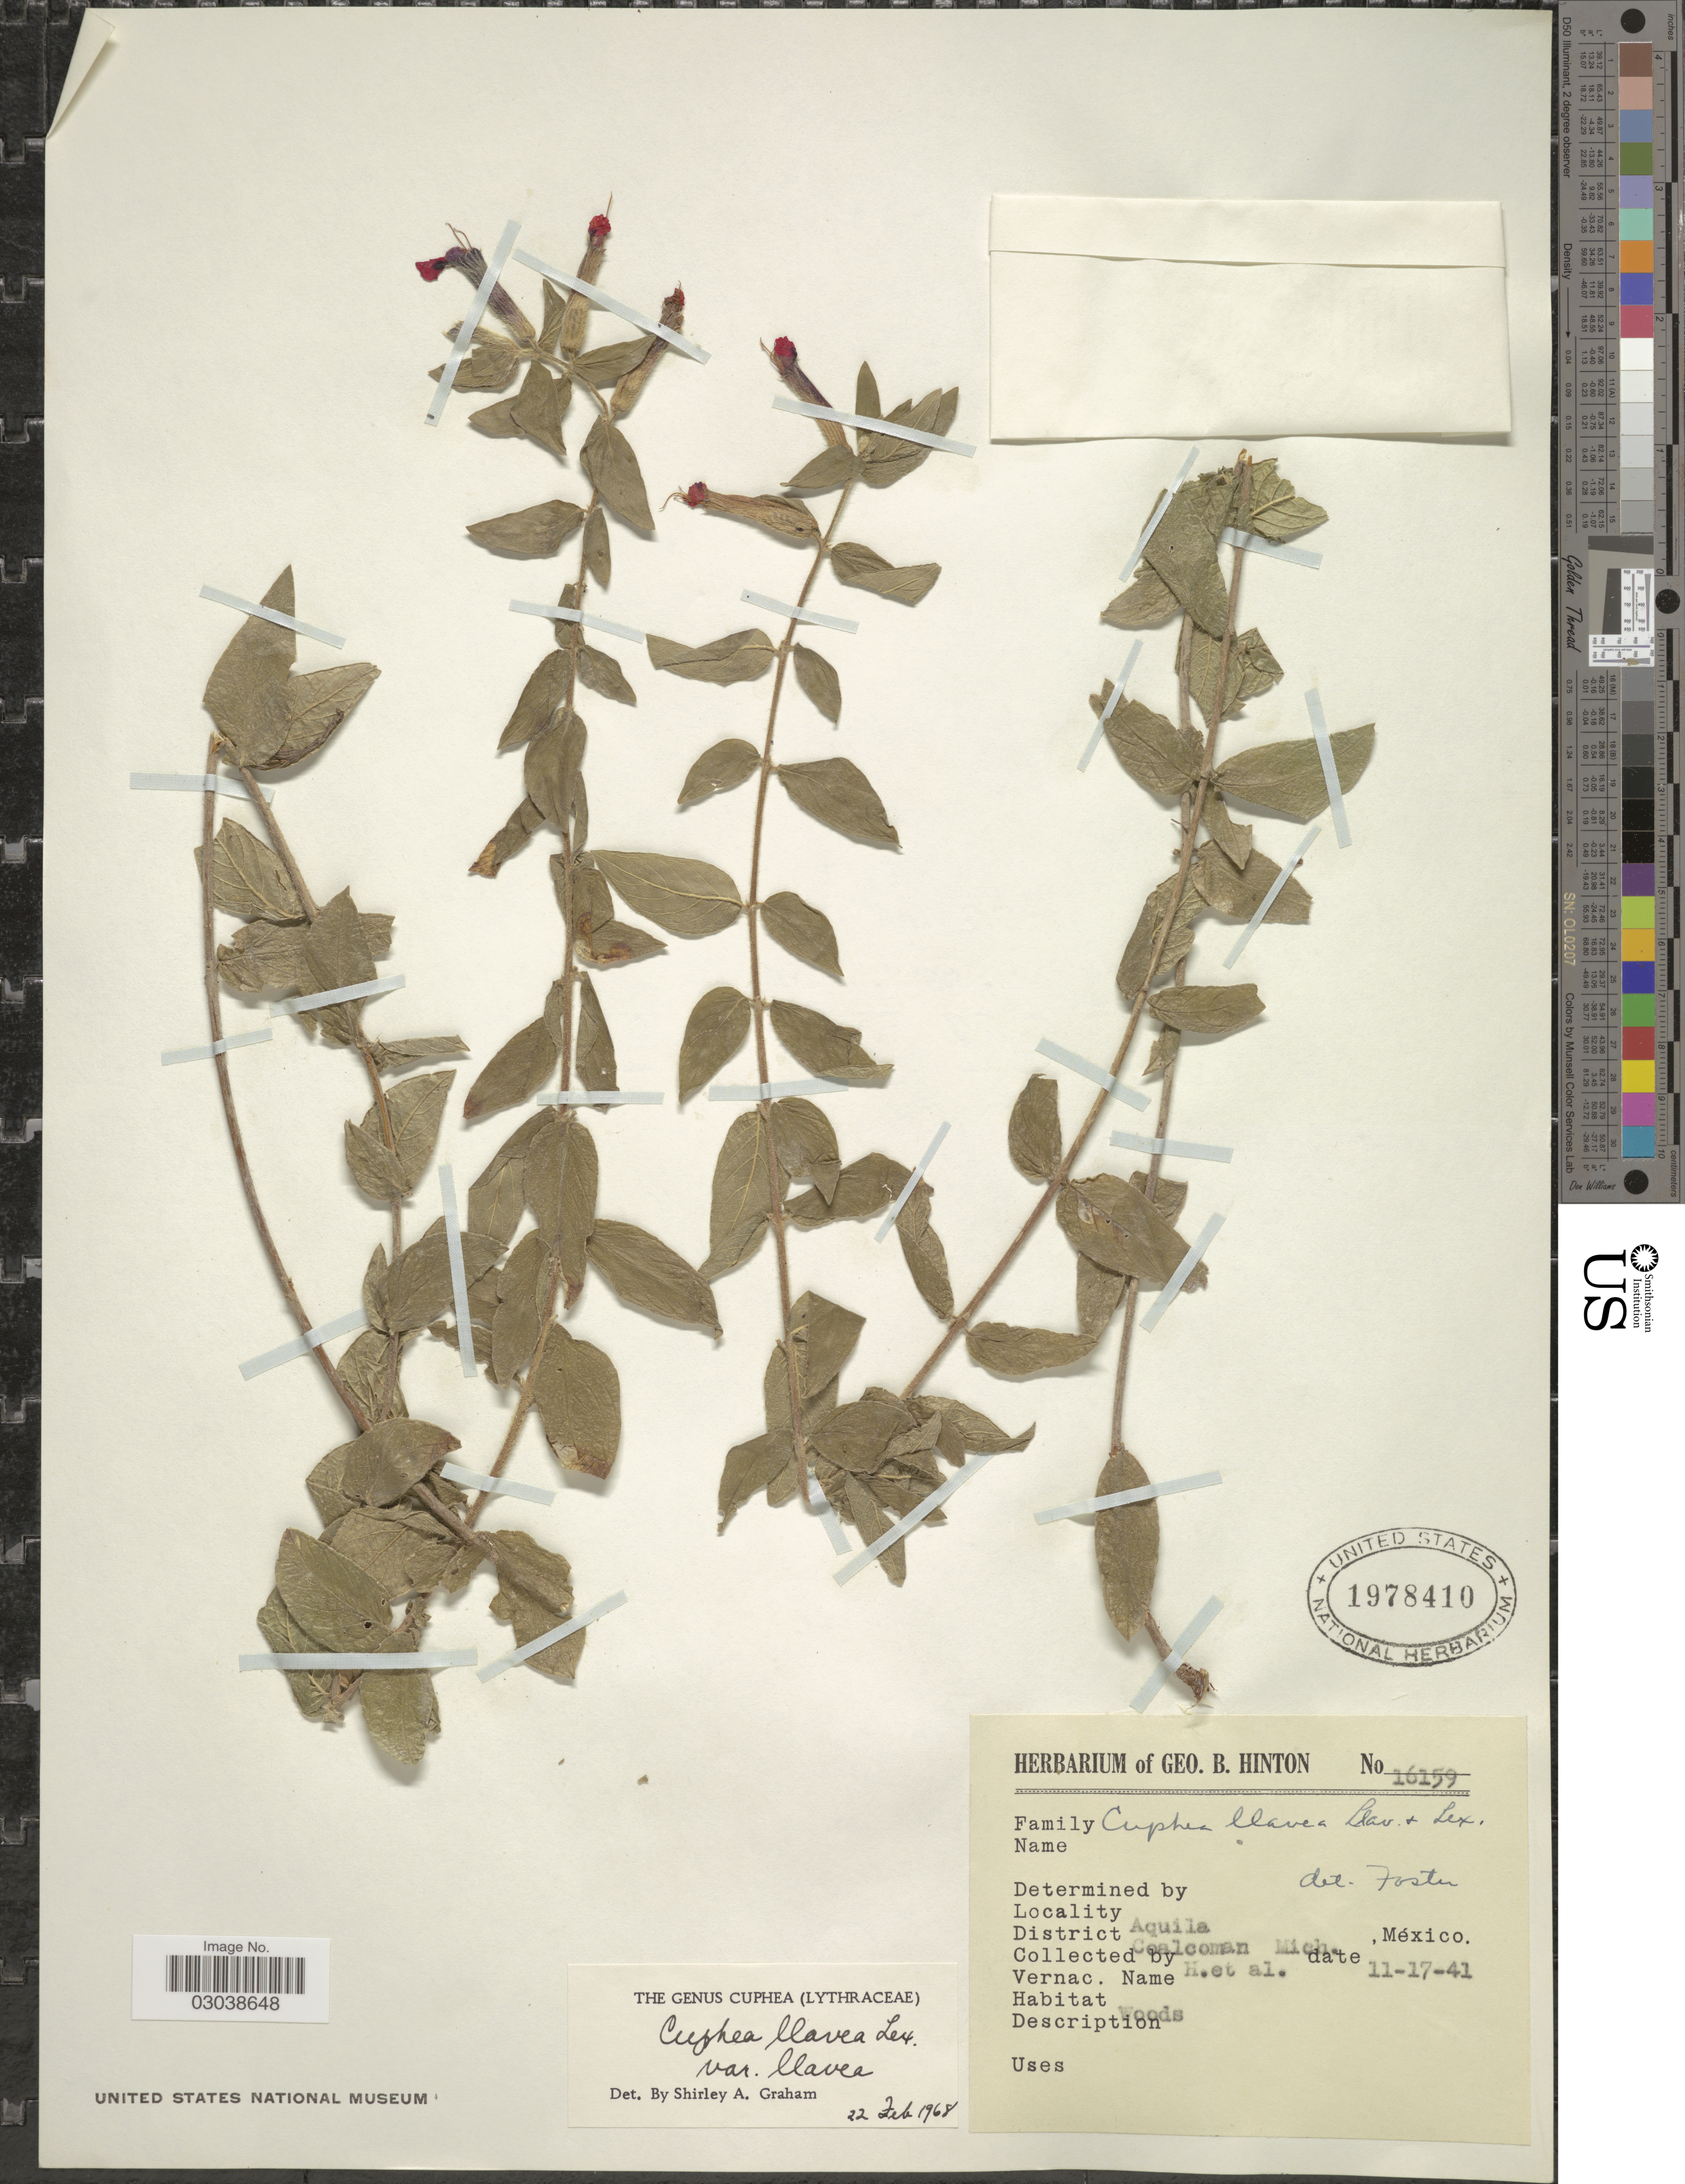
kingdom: Plantae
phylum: Tracheophyta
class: Magnoliopsida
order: Myrtales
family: Lythraceae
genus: Cuphea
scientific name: Cuphea llavea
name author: Lex.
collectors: G. B. Hinton & et al.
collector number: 16159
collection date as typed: Transcribed d/m/y: 17/11/41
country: Mexico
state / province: Michoacán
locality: Aquila, District Coalcoman, Mich.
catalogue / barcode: US 1978410